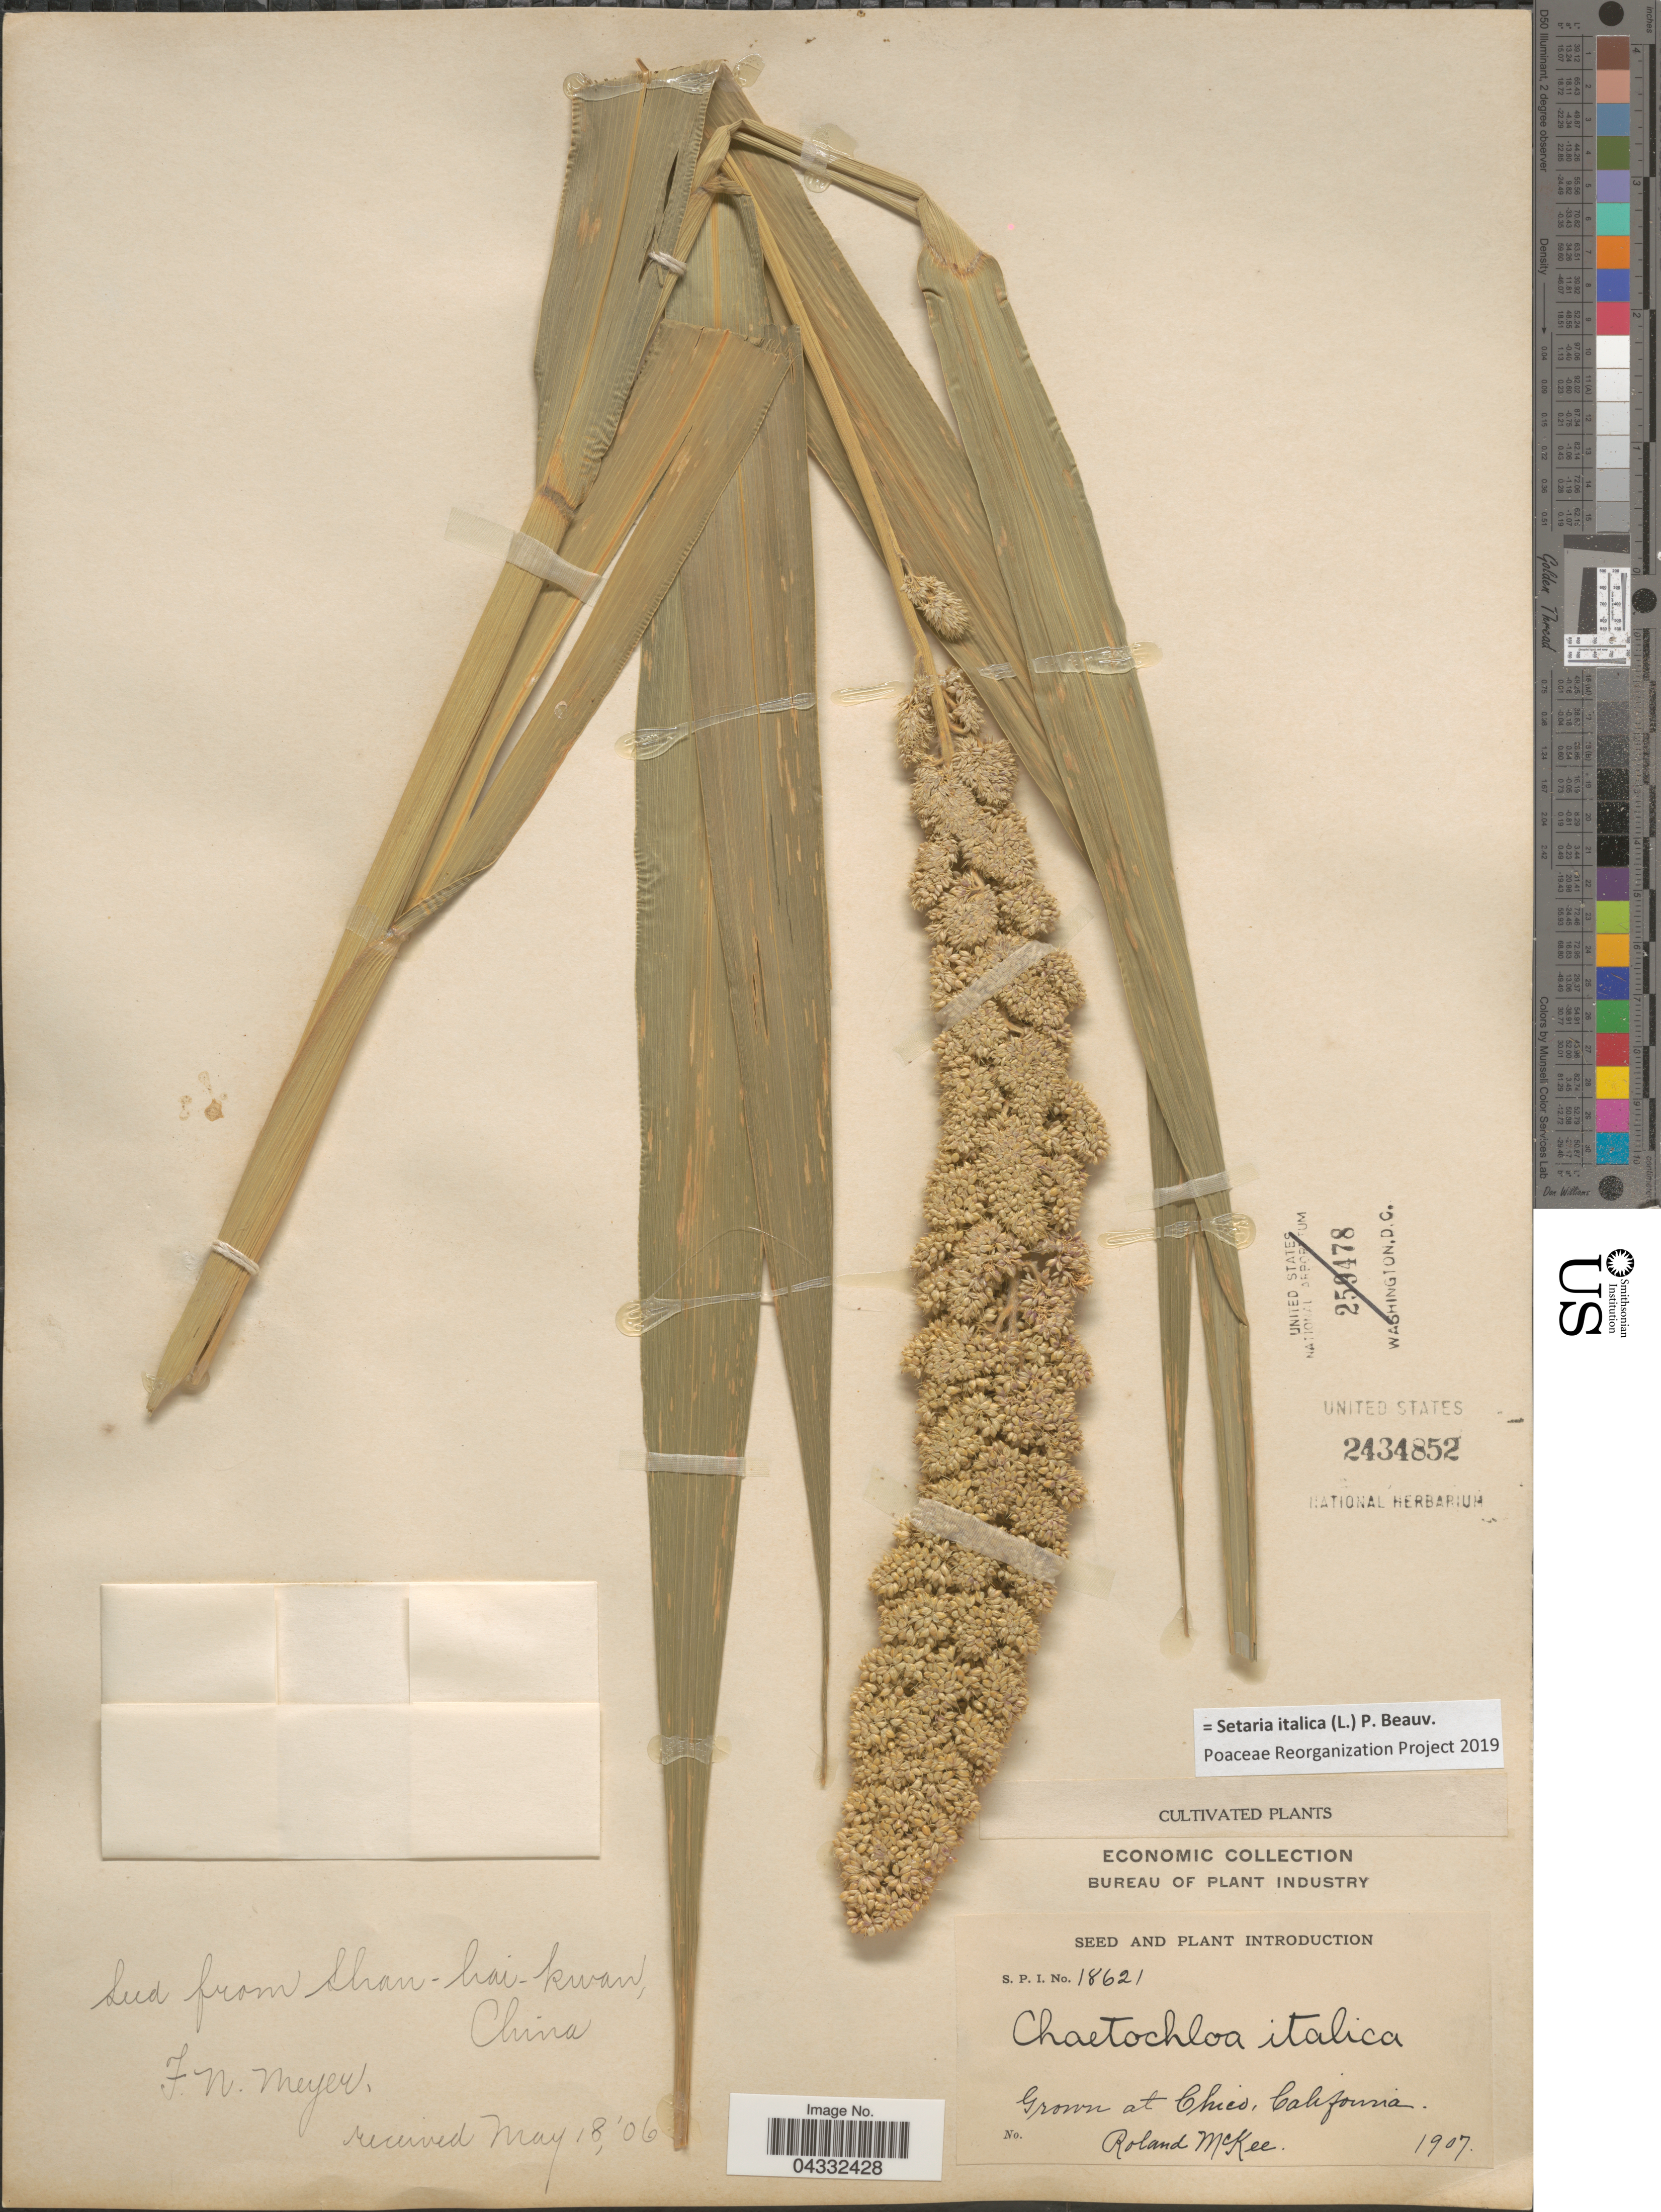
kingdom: Plantae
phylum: Tracheophyta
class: Liliopsida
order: Poales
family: Poaceae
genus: Setaria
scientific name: Setaria italica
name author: (L.) P. Beauv.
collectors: R. Mckee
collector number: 18621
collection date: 1907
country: United States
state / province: California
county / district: Butte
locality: Grown at Chico.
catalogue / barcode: US 2434852